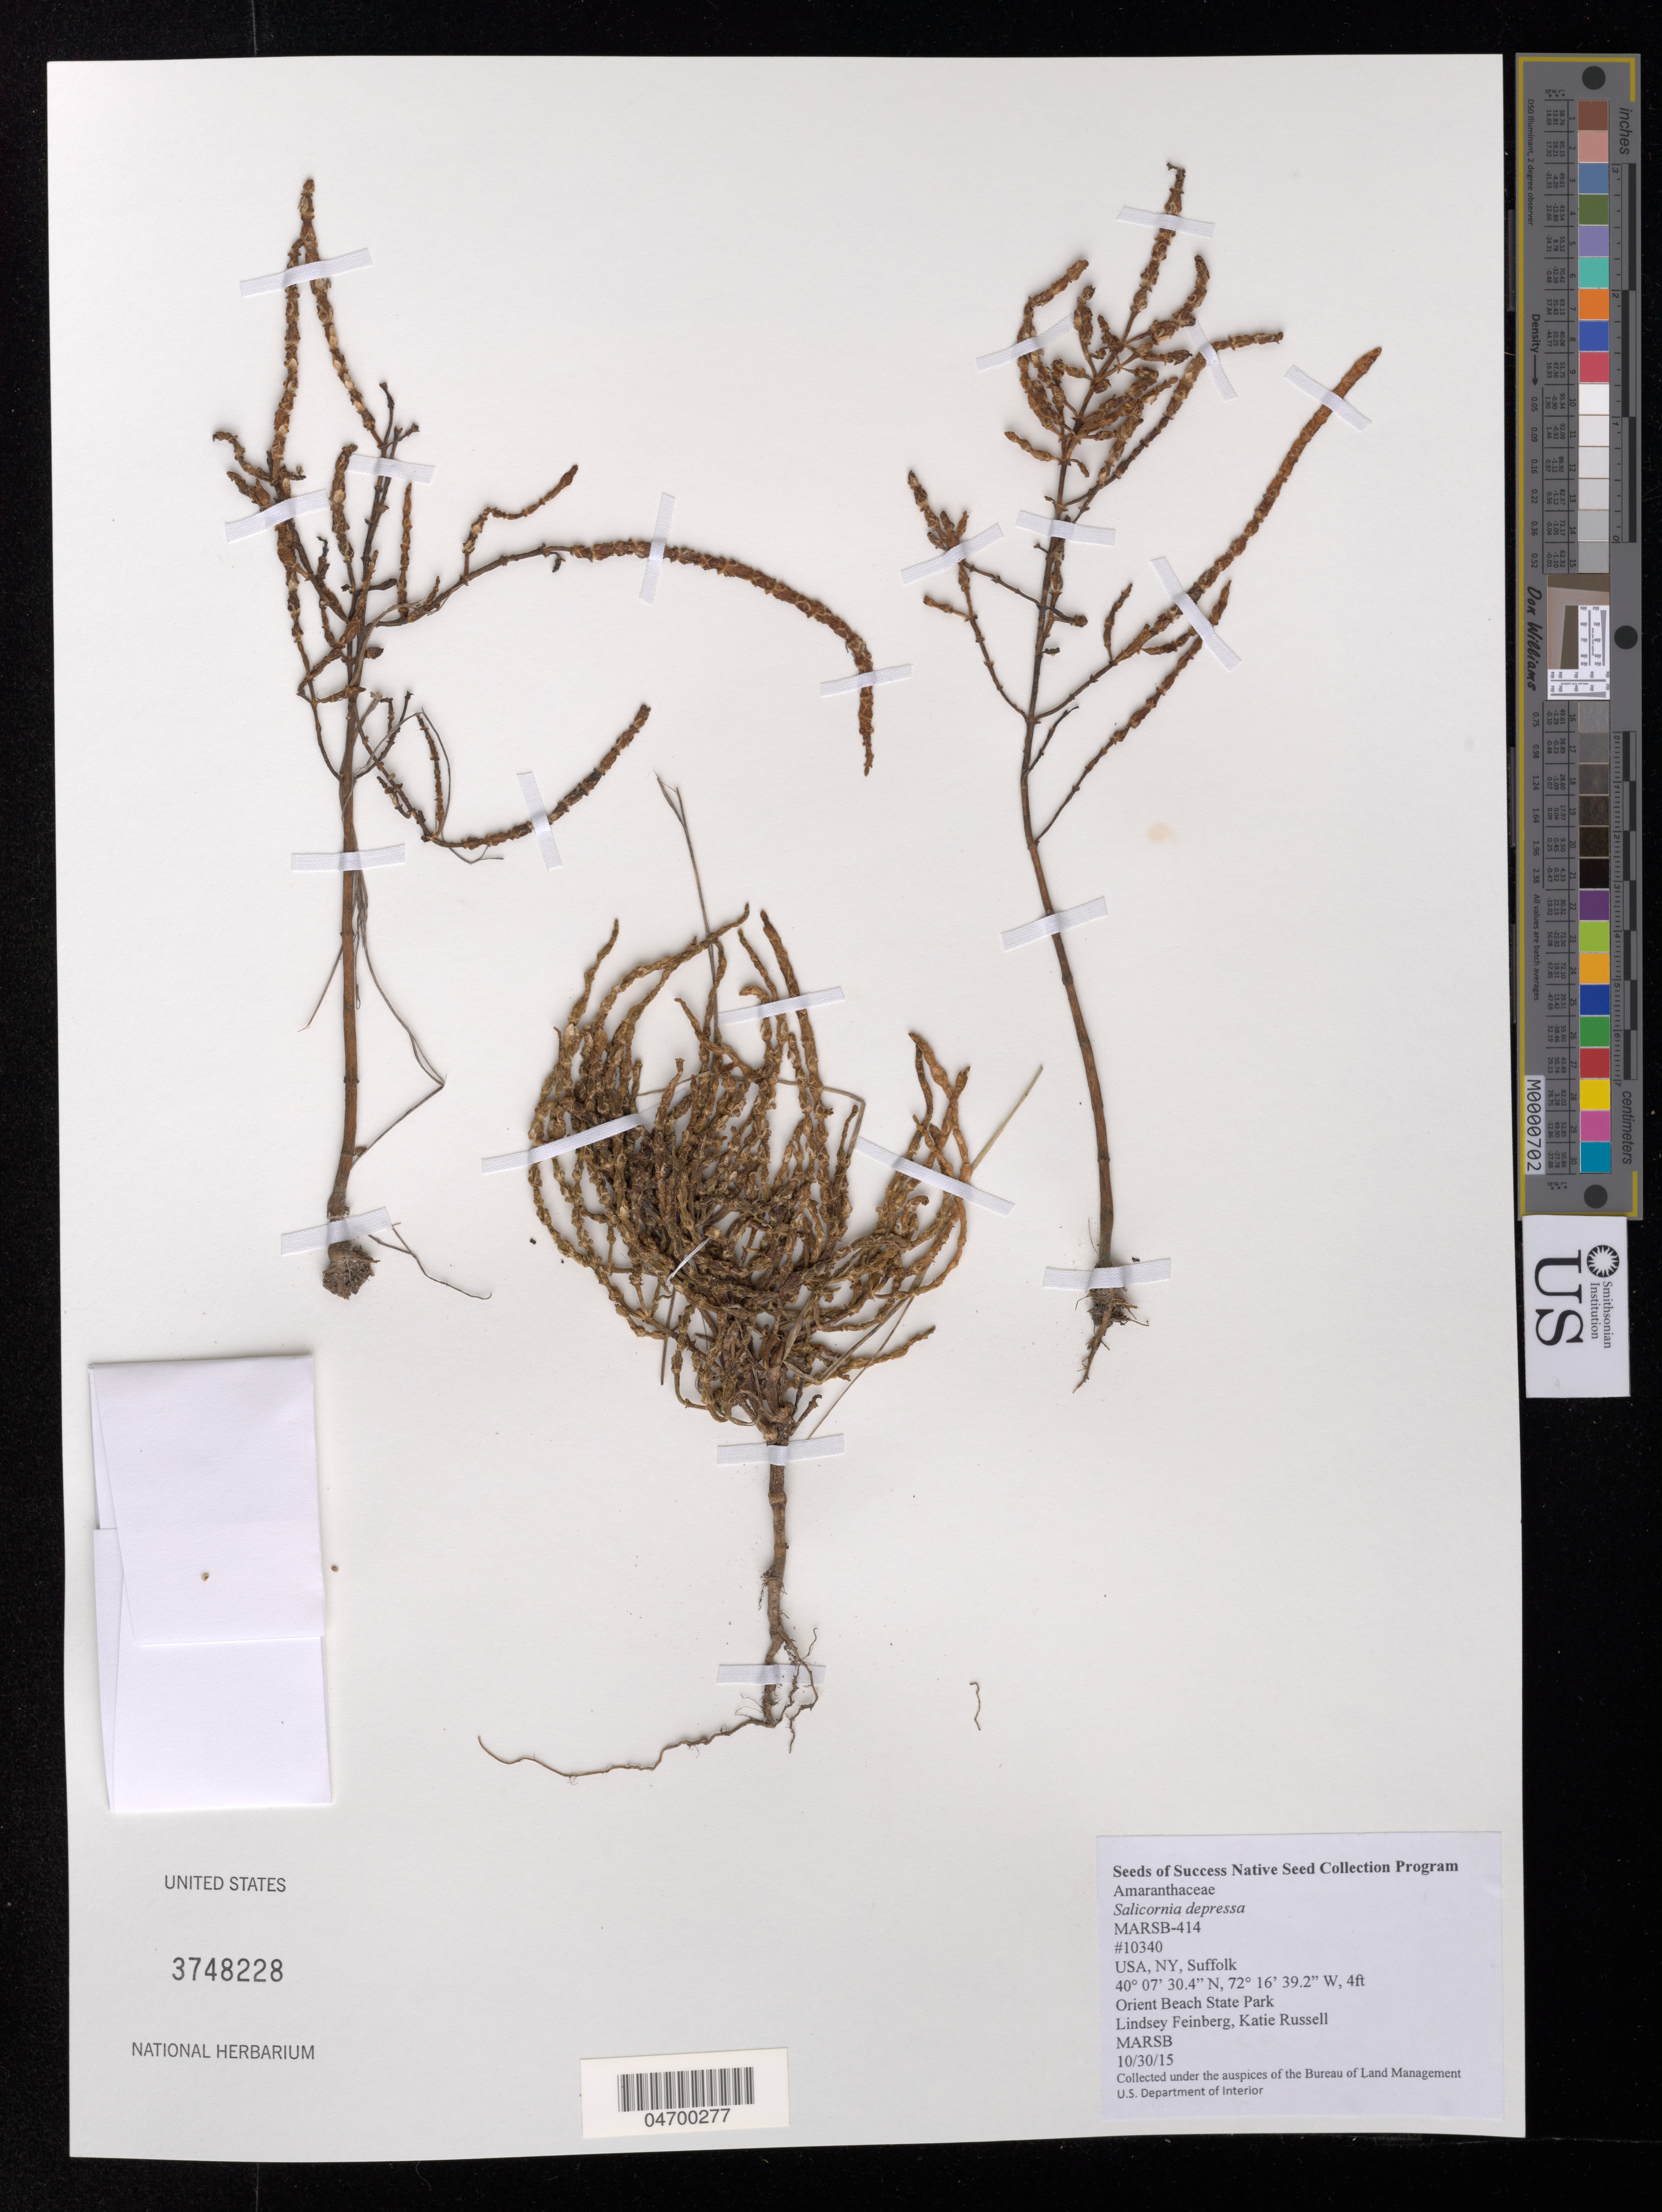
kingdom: Plantae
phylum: Tracheophyta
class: Magnoliopsida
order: Caryophyllales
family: Amaranthaceae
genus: Salicornia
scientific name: Salicornia depressa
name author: Standl.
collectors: L. Feinberg & K. Russell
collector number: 10340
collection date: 2015-10-30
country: United States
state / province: New York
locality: Suffolk. Orient Beach State Park.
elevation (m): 1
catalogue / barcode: US 3748228